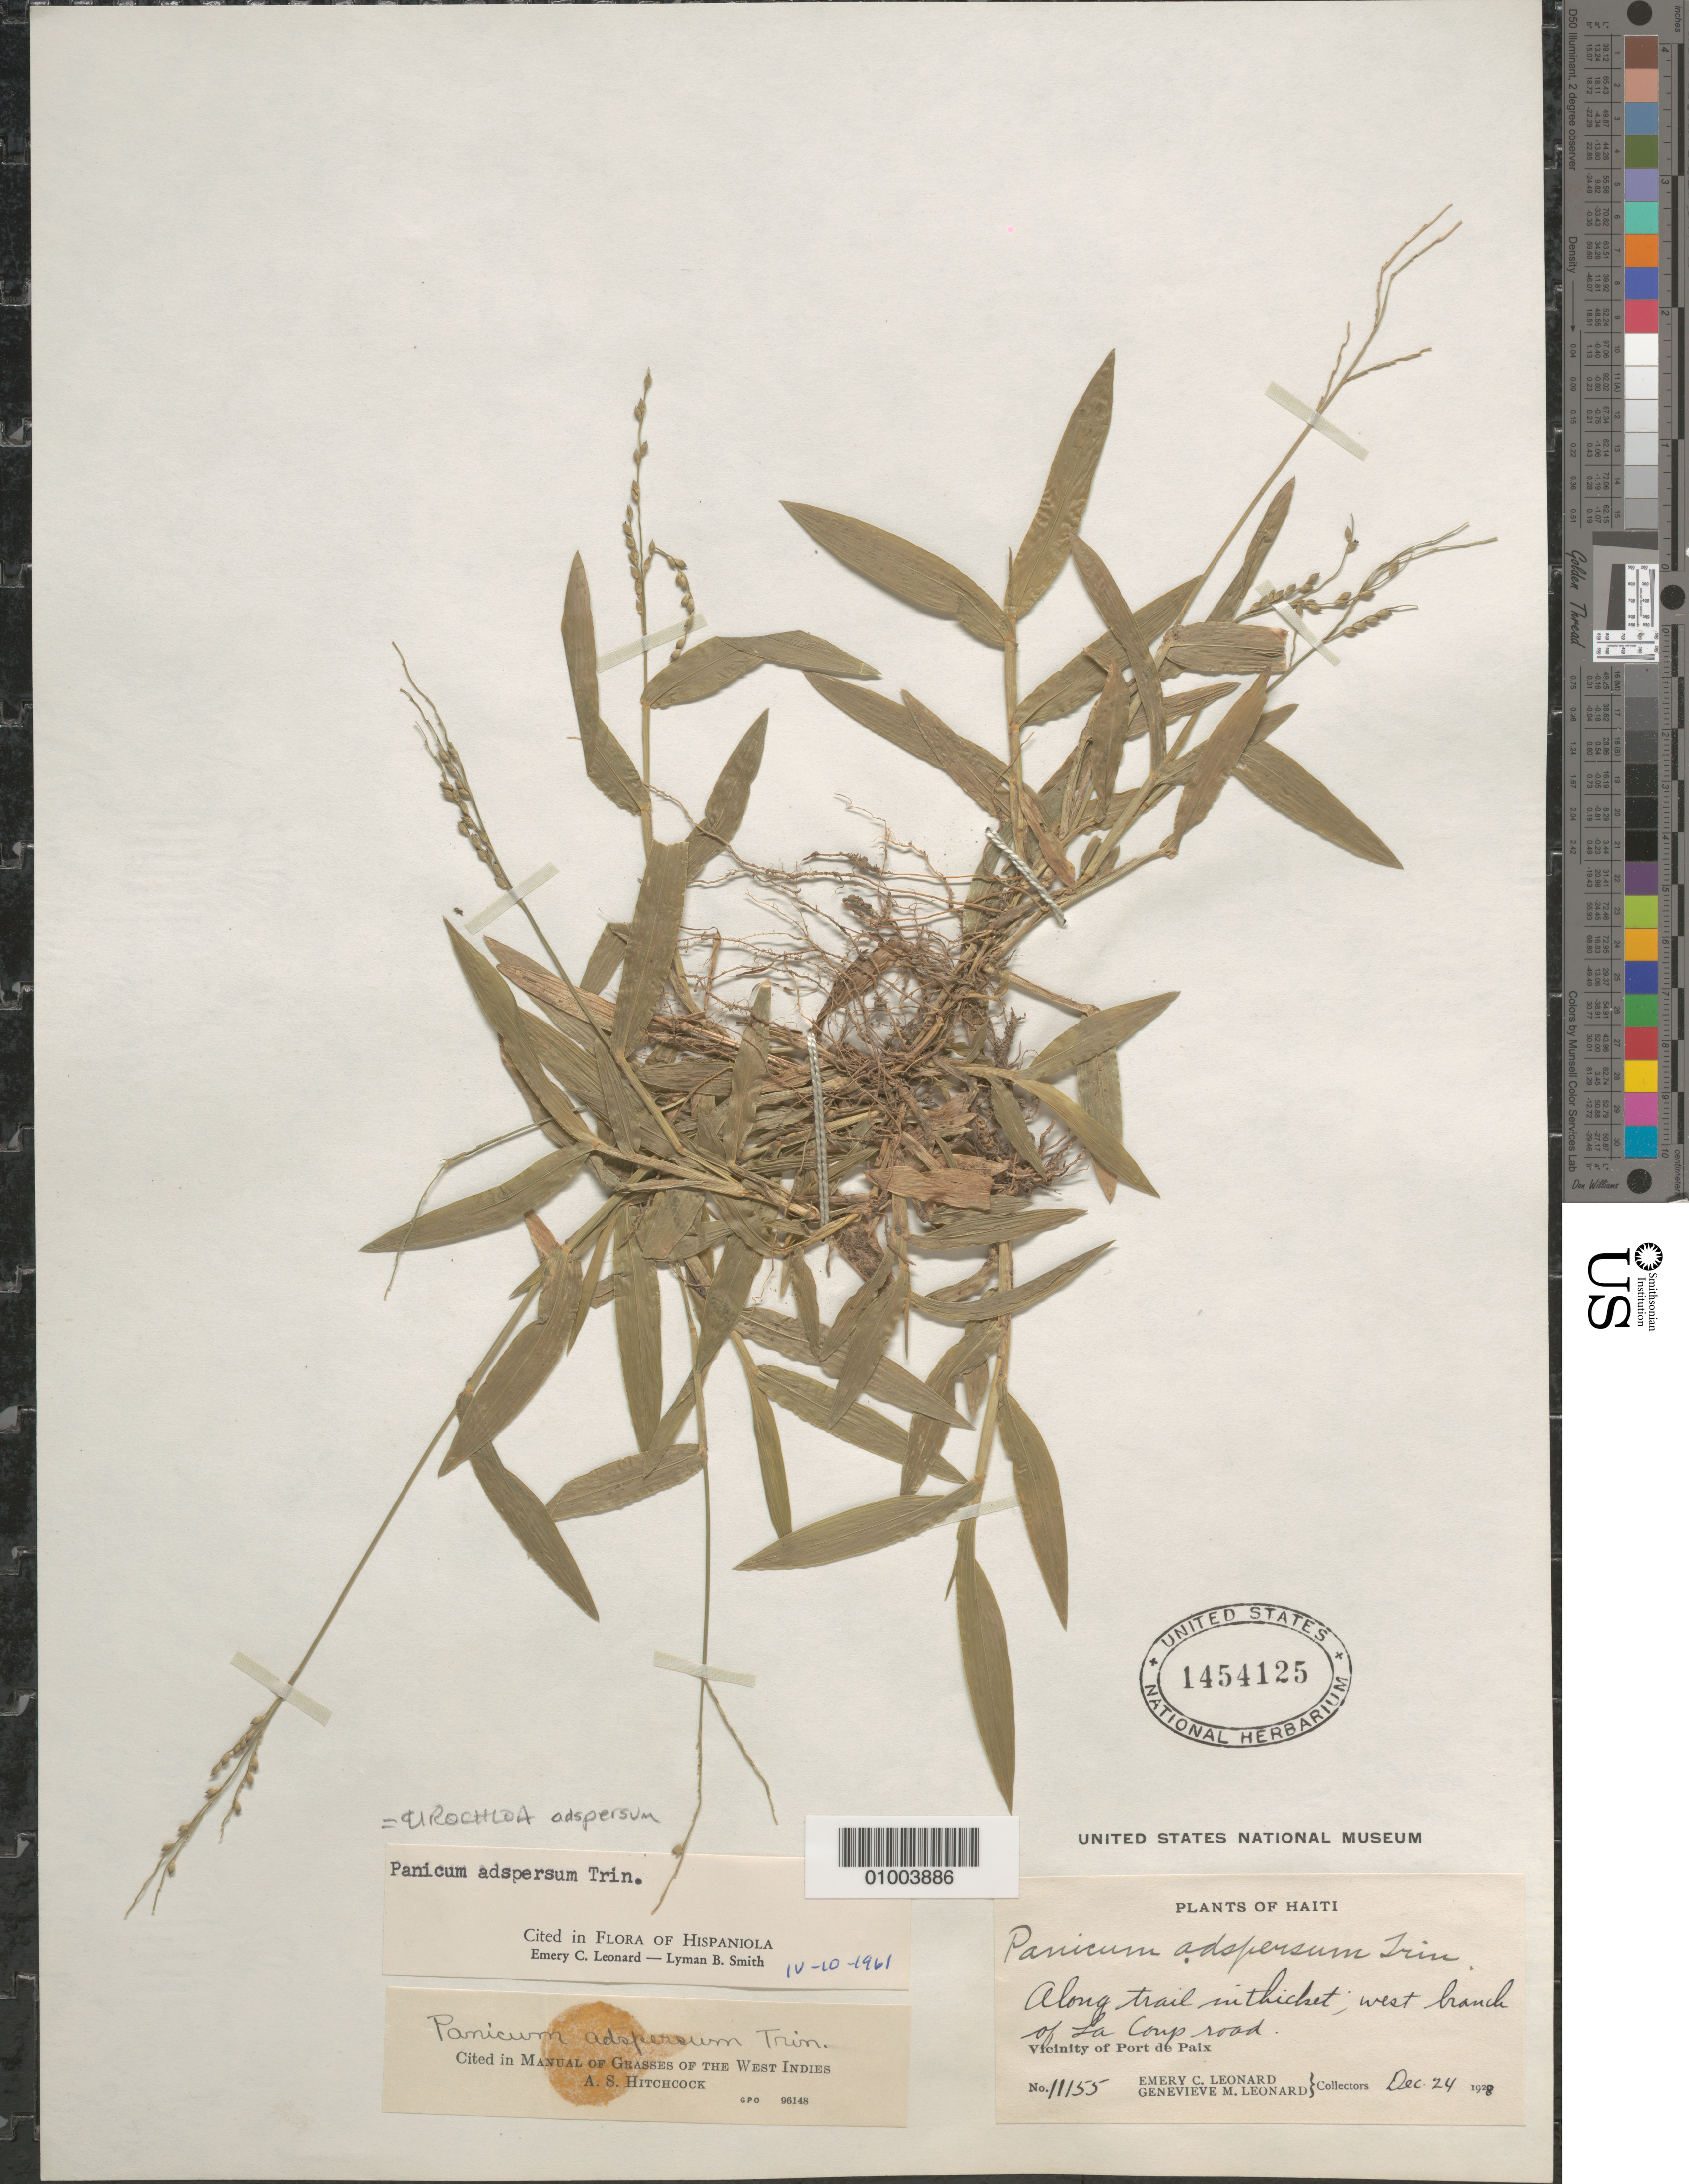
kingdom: Plantae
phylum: Tracheophyta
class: Liliopsida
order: Poales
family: Poaceae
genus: Urochloa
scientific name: Urochloa adspersa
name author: (Trin.) R.D. Webster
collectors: E. C. Leonard & G. M. Leonard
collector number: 11155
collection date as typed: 24 Dec 1928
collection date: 1928-12-24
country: Haiti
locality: along trail in thicket; west branch of la comp road. Vicinity of Port de Paix.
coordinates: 0 N, 0 E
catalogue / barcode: US 1454125